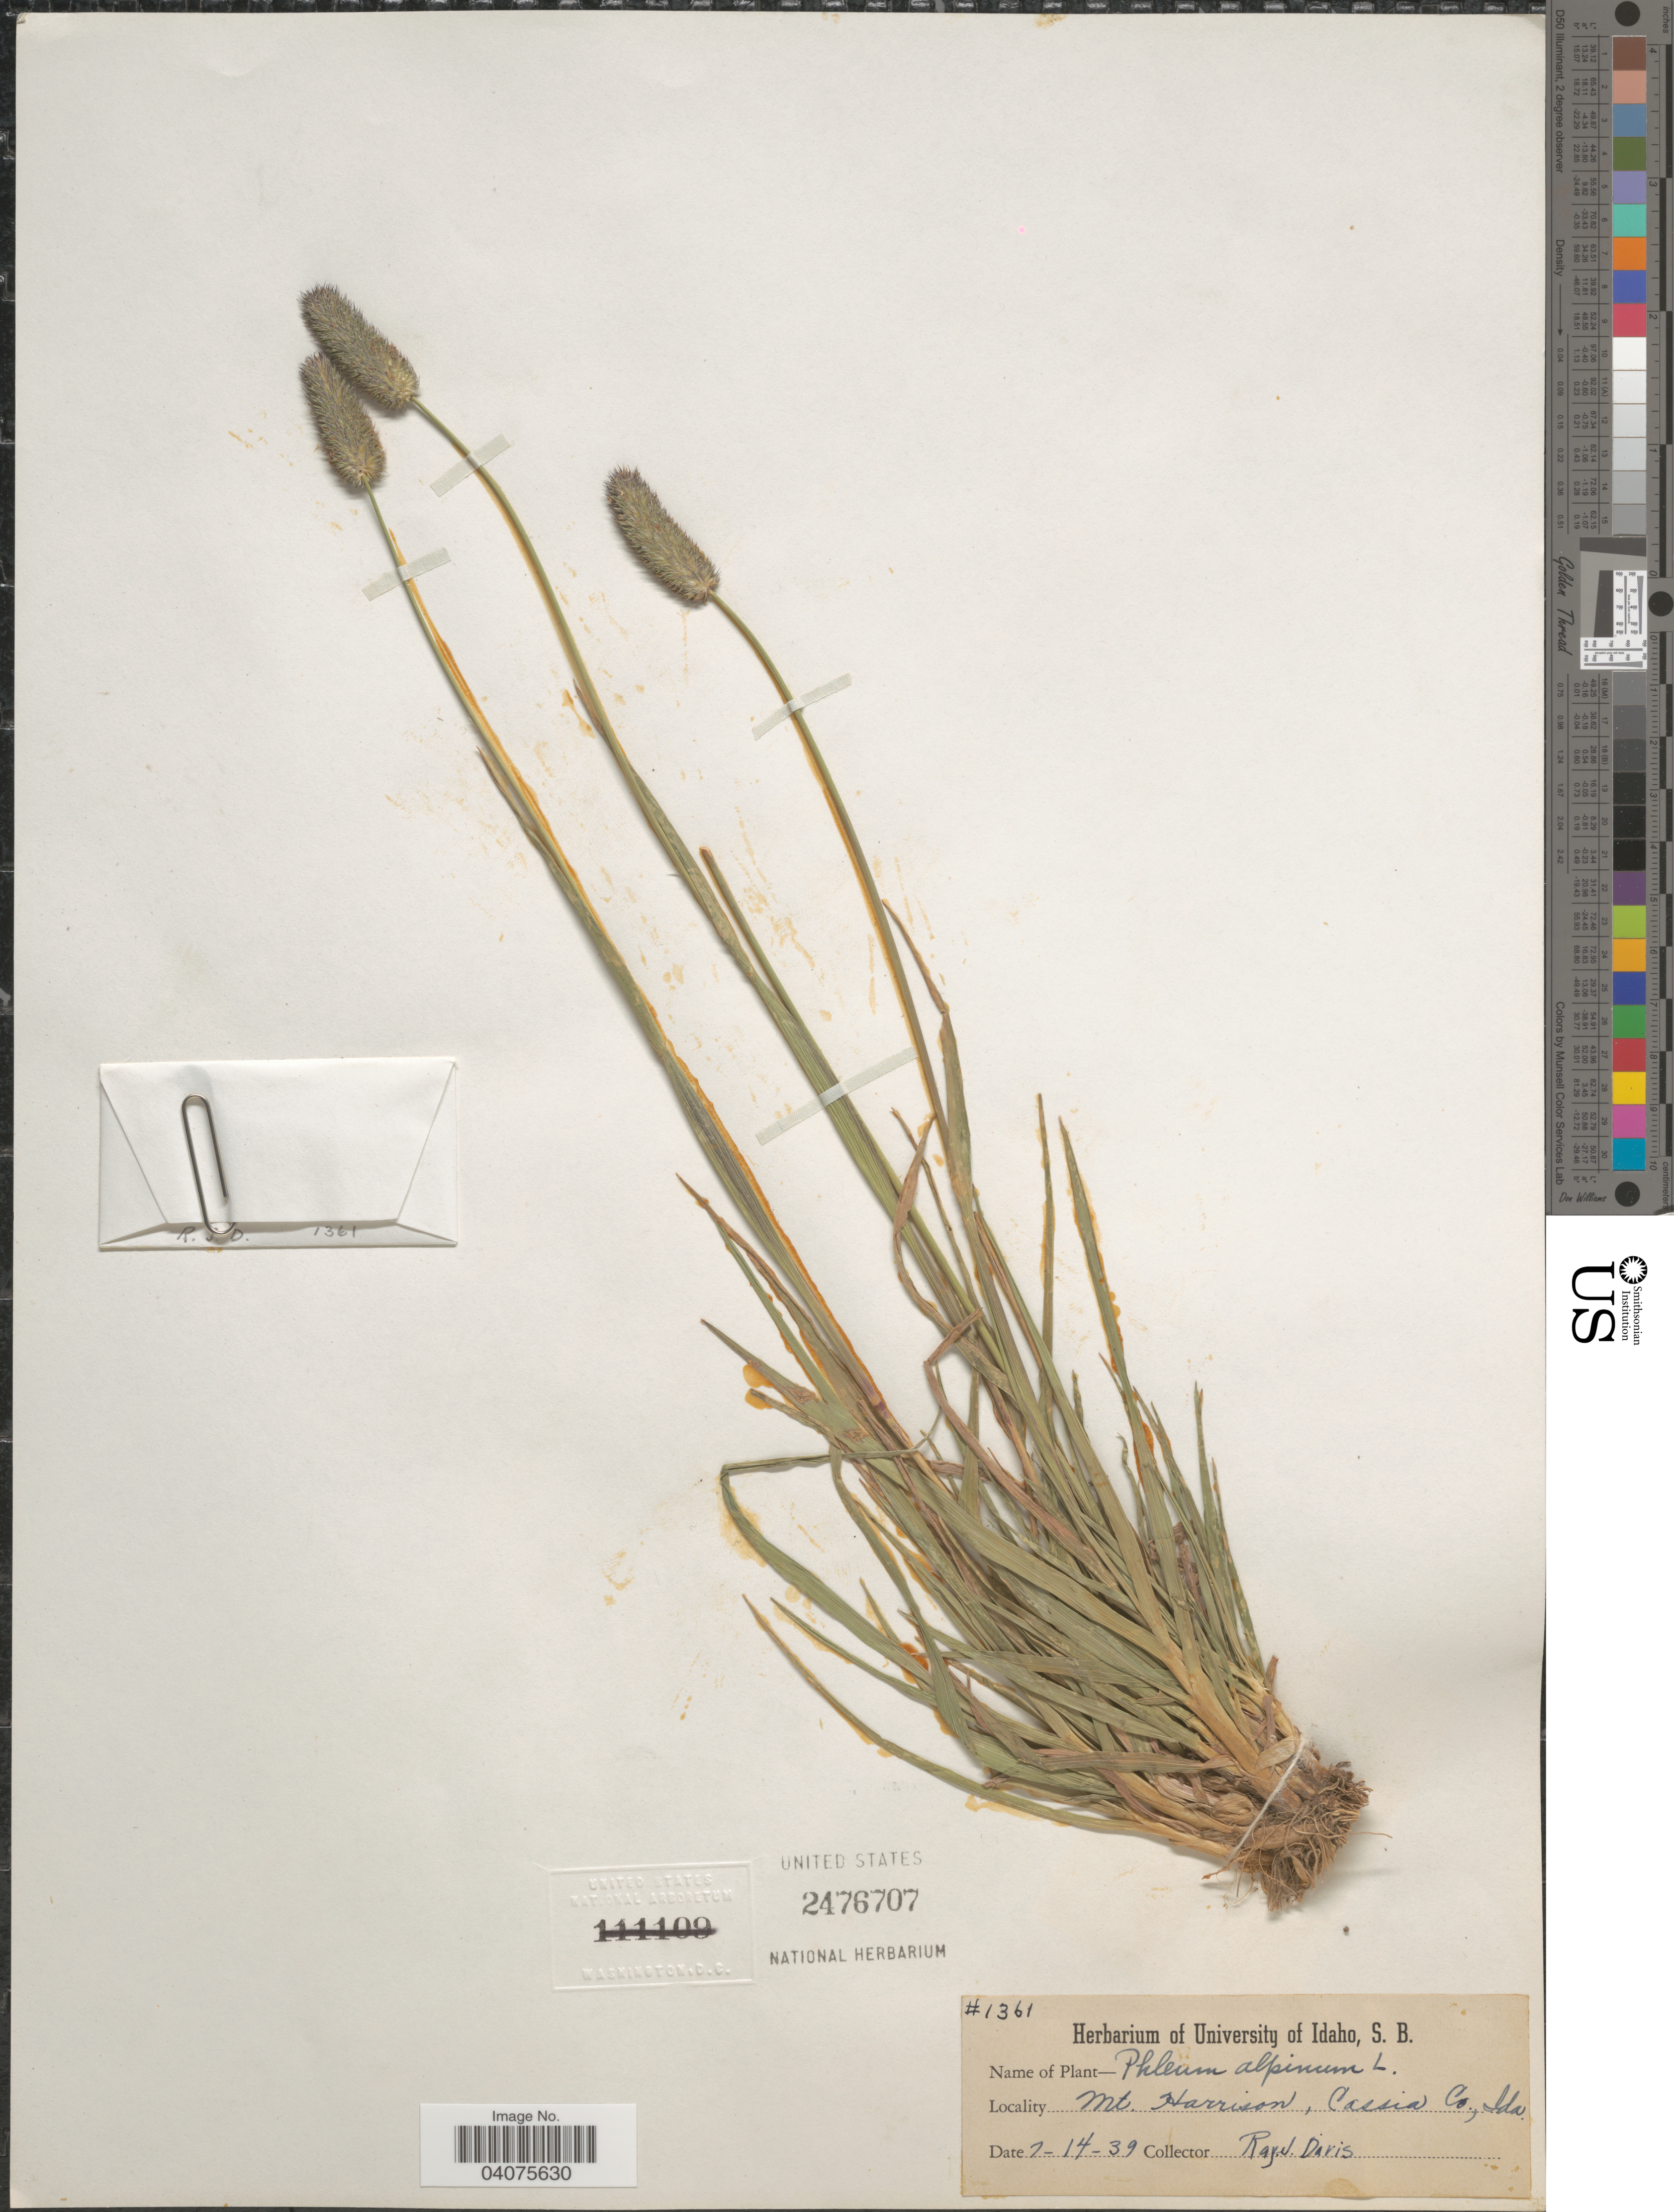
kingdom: Plantae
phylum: Tracheophyta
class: Liliopsida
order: Poales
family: Poaceae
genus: Phleum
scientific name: Phleum alpinum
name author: L.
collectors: R. Davis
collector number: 1361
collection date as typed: Transcribed d/m/y: 14/7/39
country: United States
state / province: Idaho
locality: Mt. Harrison, Cassia Co.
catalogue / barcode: US 2476707